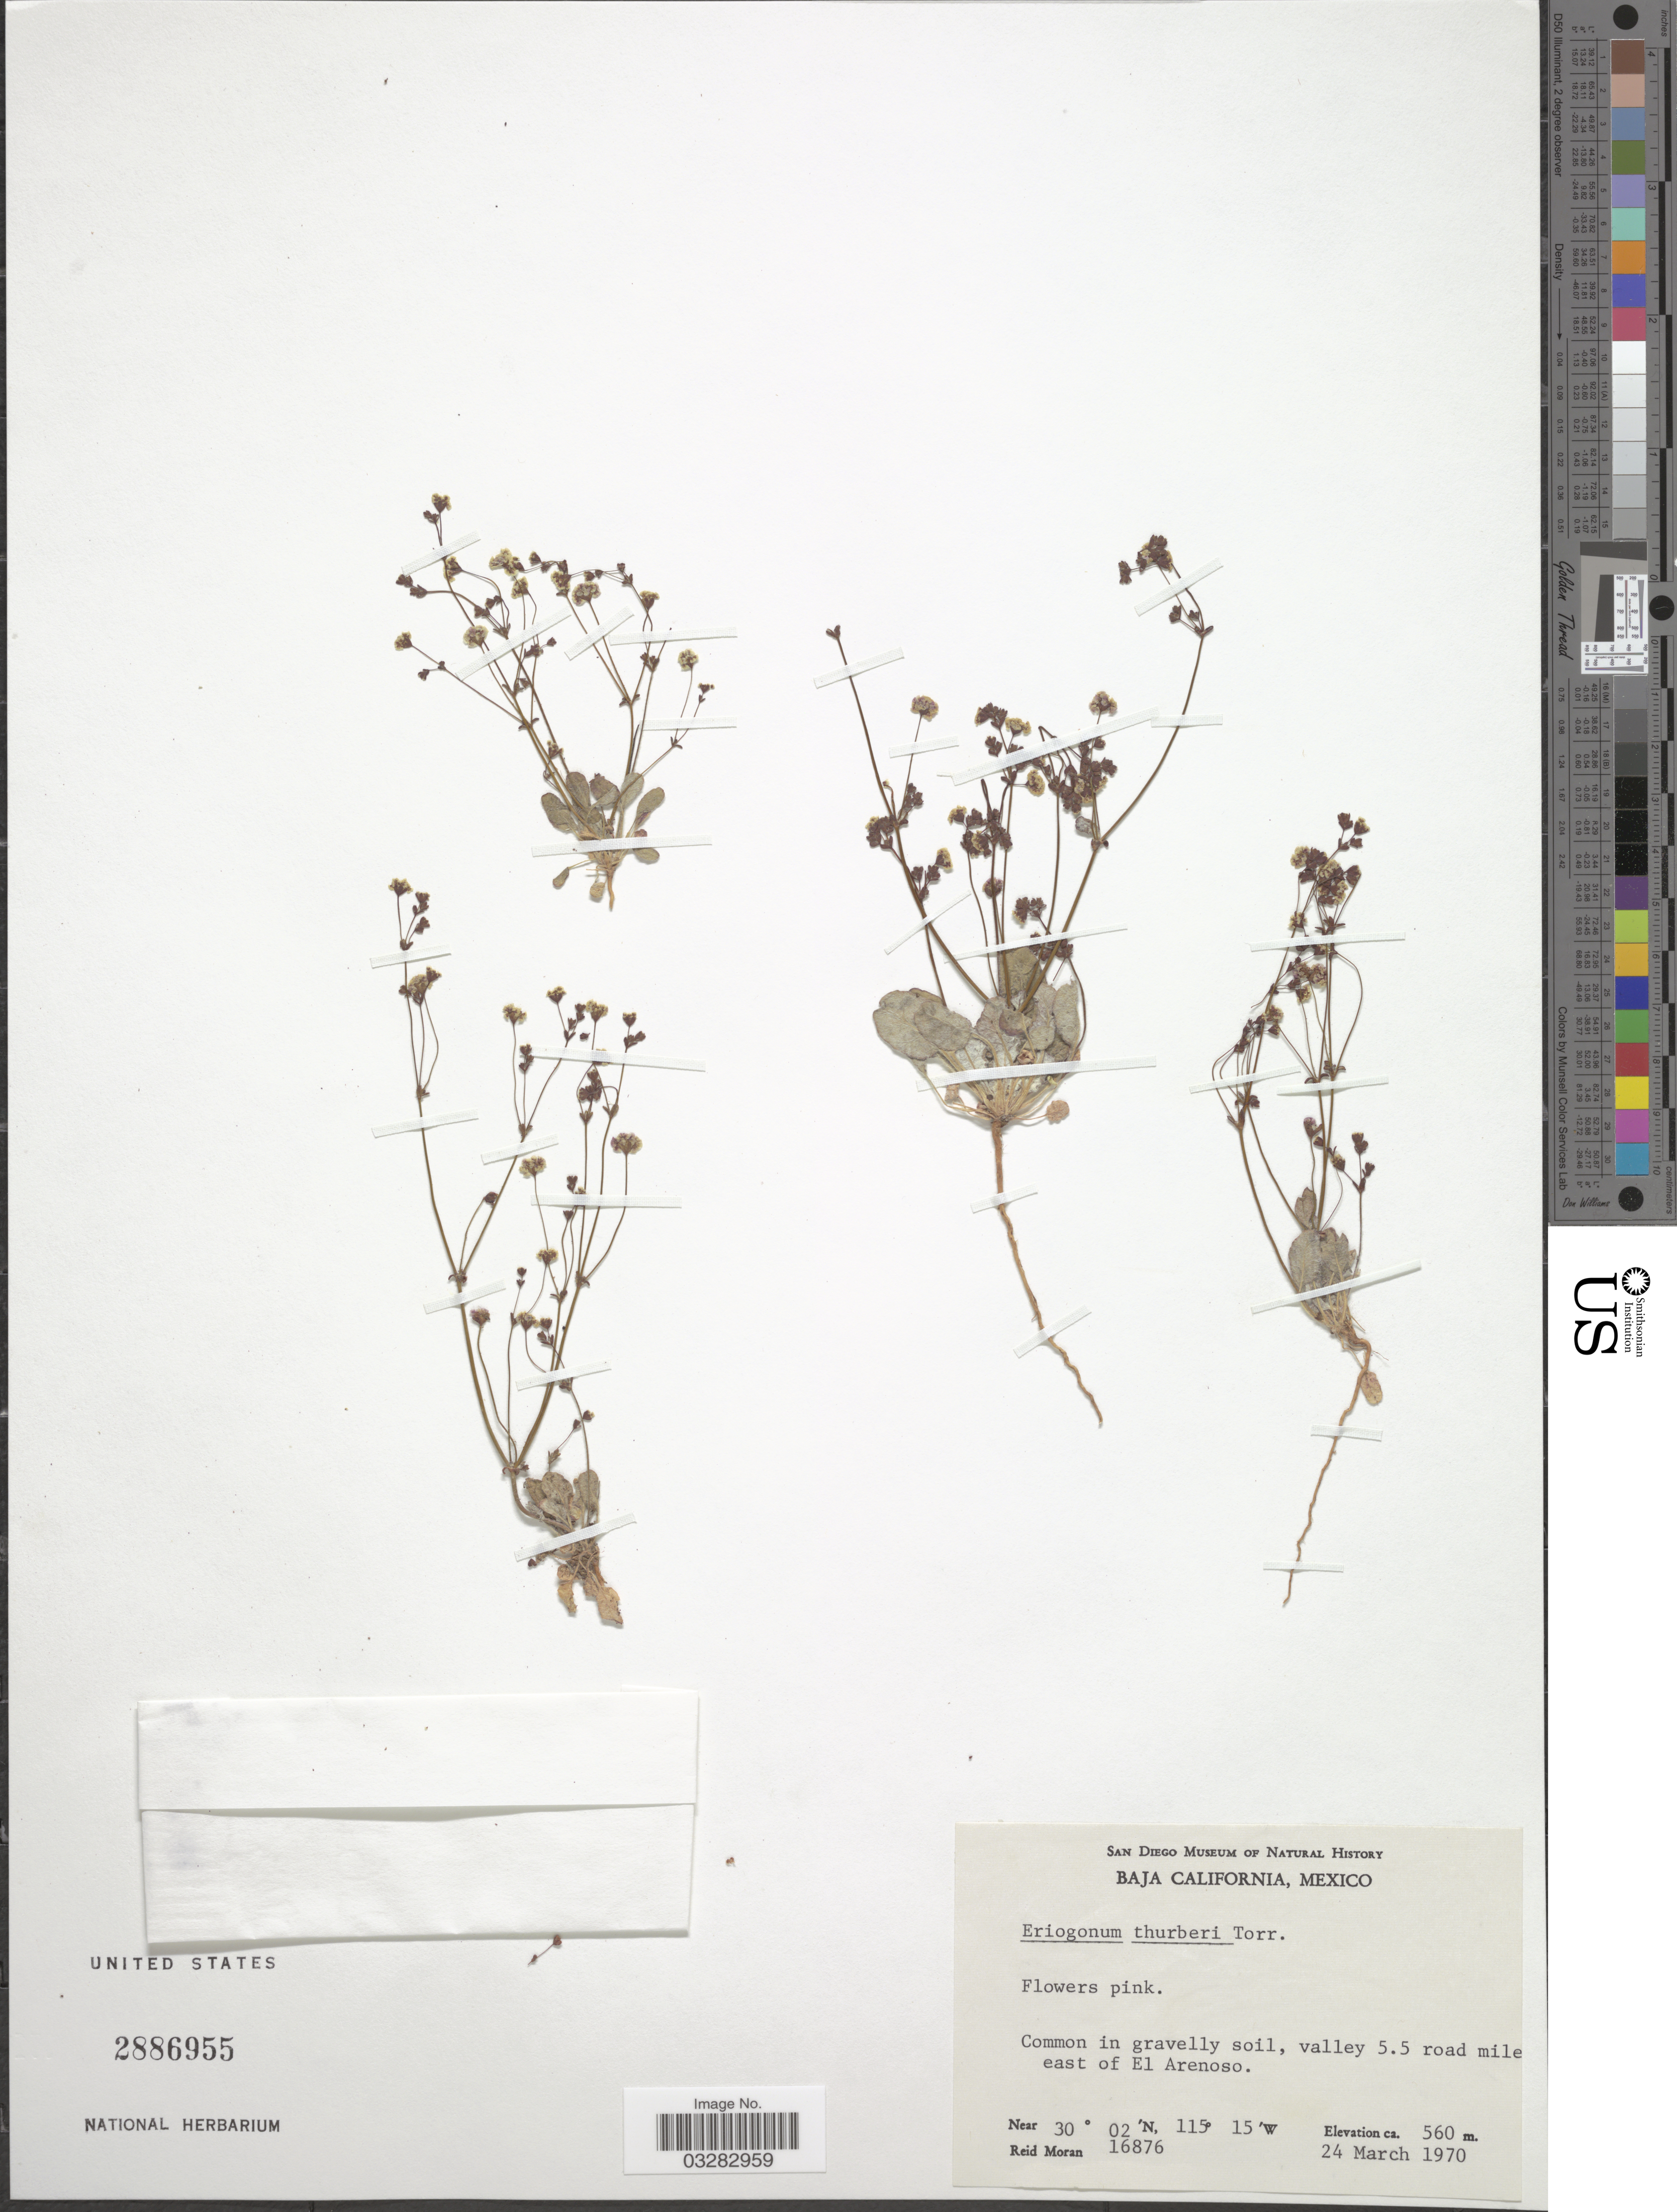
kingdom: Plantae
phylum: Tracheophyta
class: Magnoliopsida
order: Caryophyllales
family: Polygonaceae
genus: Eriogonum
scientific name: Eriogonum thurberi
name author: Torr.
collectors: R. Moran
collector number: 16876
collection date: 1970-03-24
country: Mexico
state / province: Baja California Norte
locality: In gravelly soil, valley 5.5 road mile east of El Arenoso.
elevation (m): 560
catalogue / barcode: US 2886955